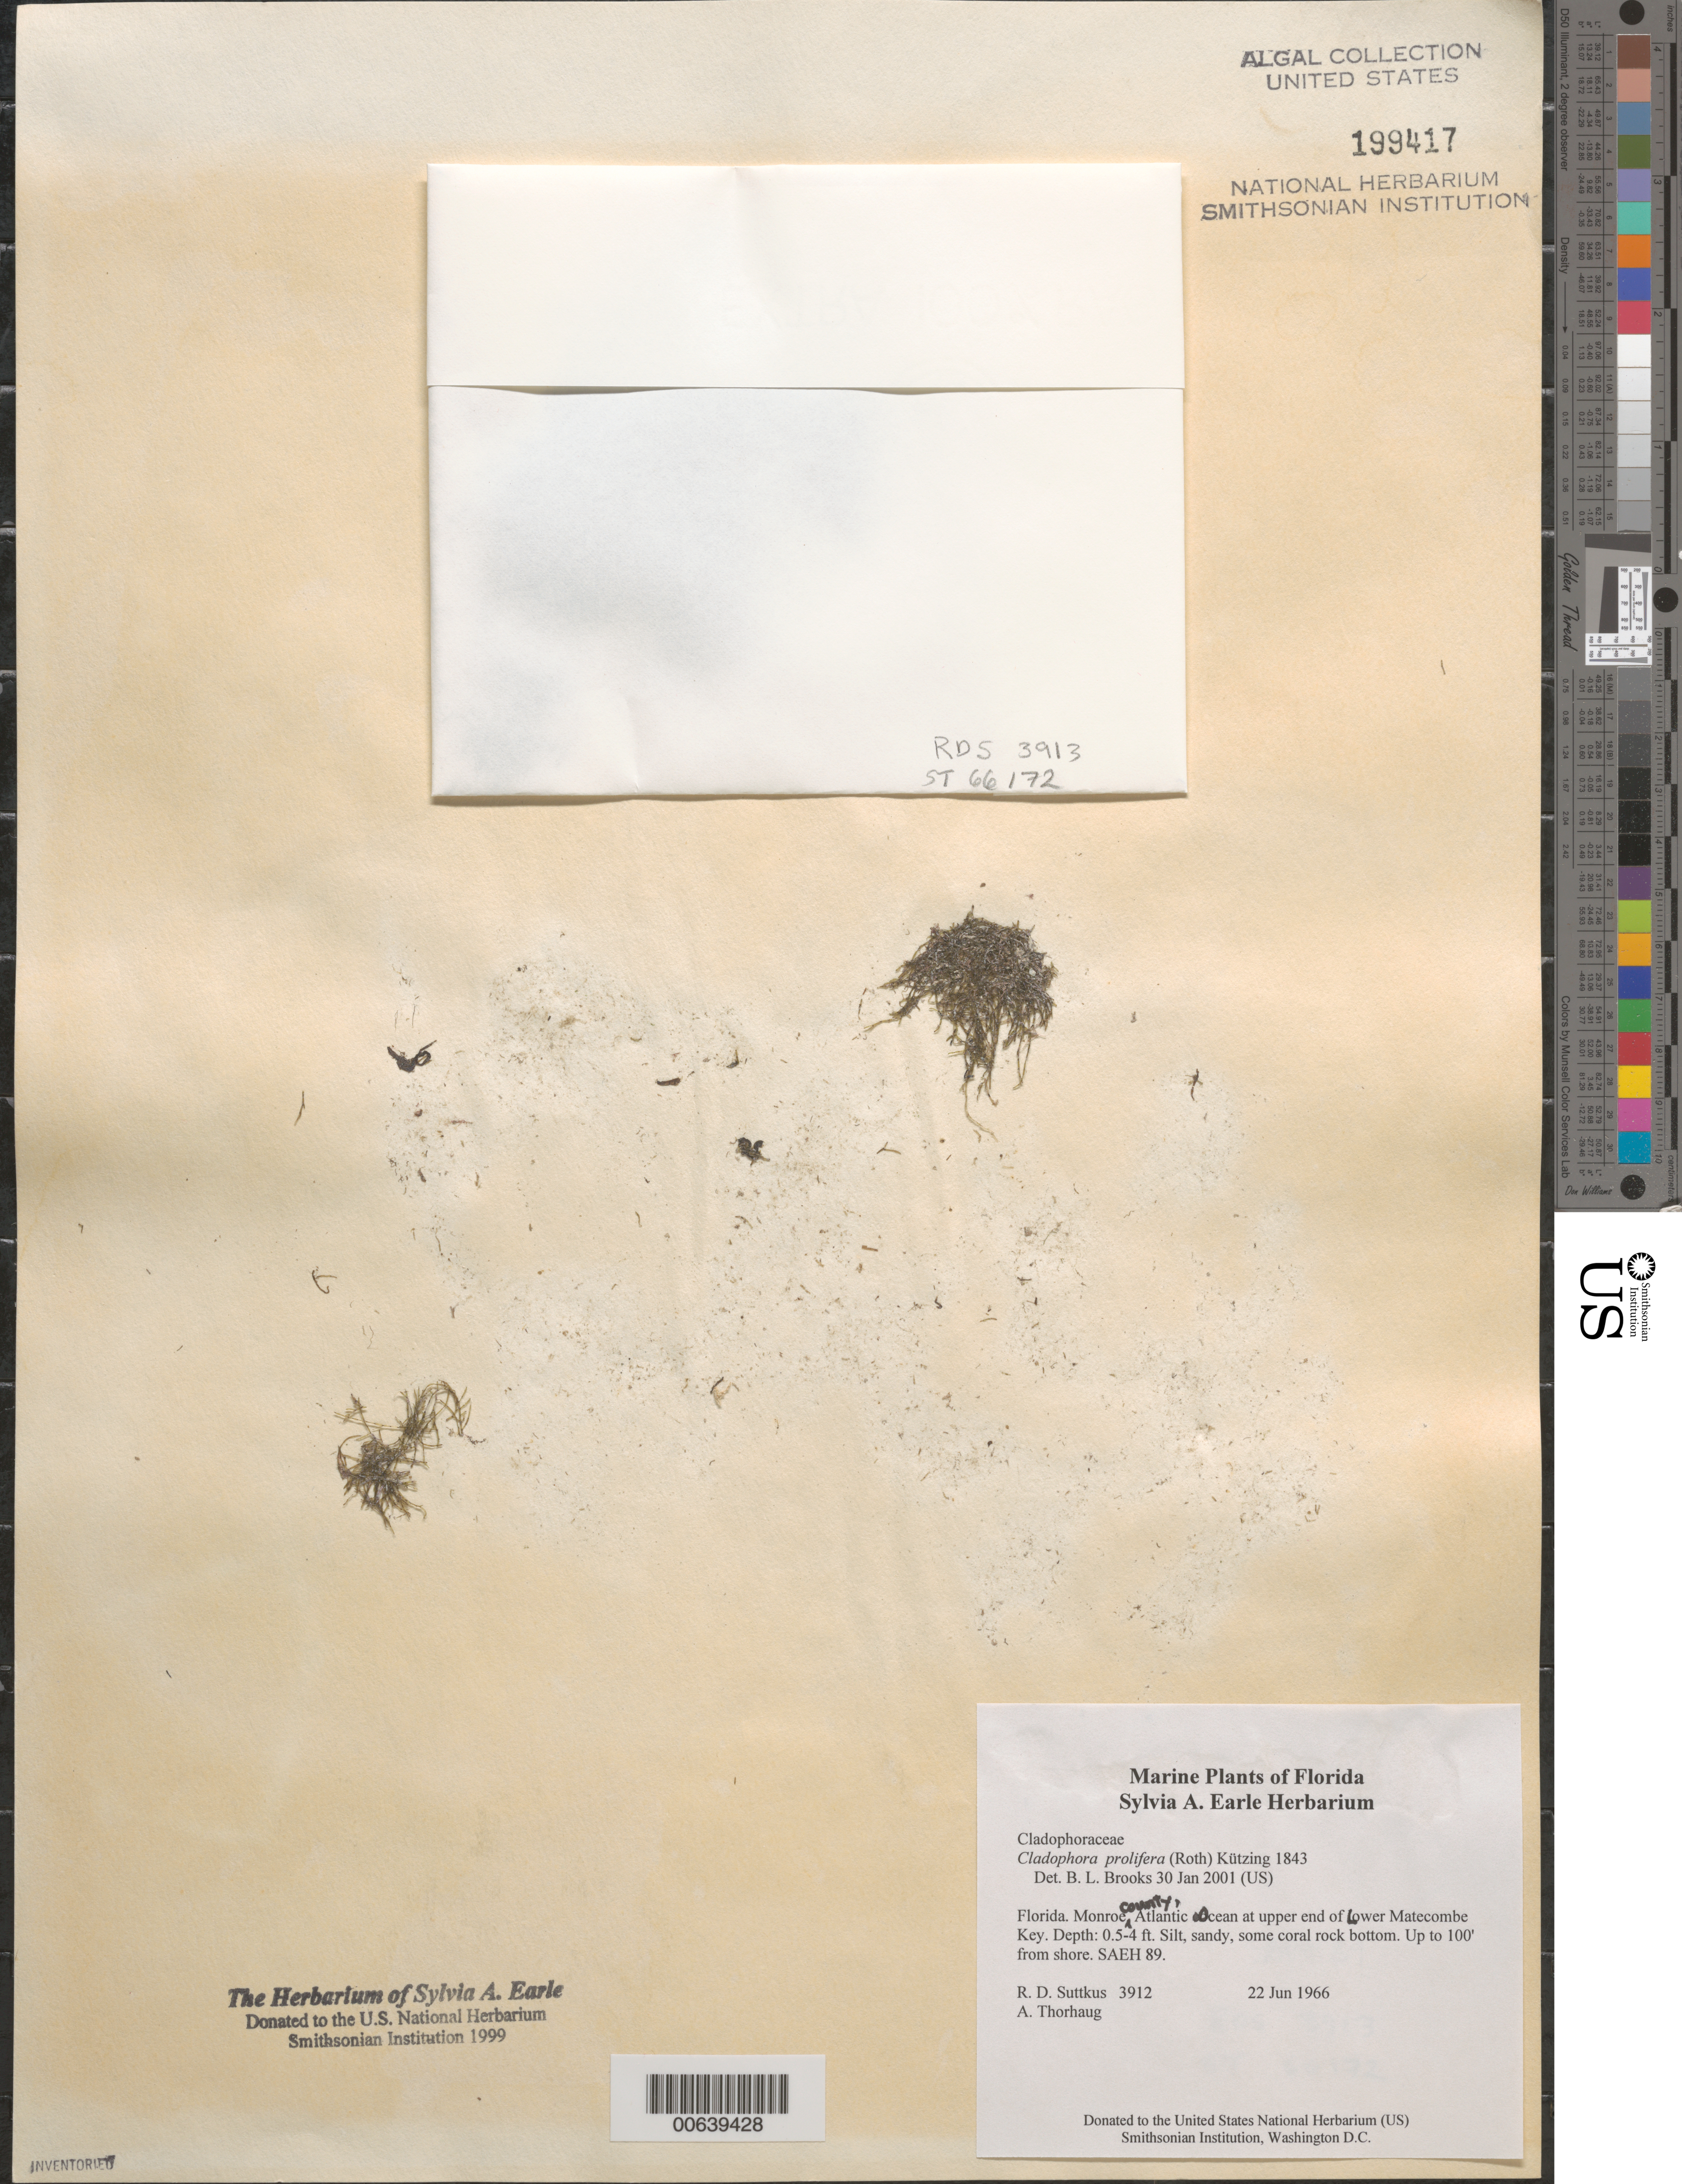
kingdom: Plantae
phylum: Chlorophyta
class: Ulvophyceae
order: Cladophorales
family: Cladophoraceae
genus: Cladophora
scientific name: Cladophora prolifera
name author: (Roth) Kütz.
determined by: Brooks, B. L., (BOT), Smithsonian Institution - National Museum of Natural History (UNITED STATES)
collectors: R. Suttkus & A. Thorhaug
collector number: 3912 & SAEH 89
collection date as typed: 22 Jun 1966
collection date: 1966-06-22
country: United States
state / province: Florida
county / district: Monroe County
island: Lower Matecumbe Key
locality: Atlantic Ocean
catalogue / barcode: US 199417